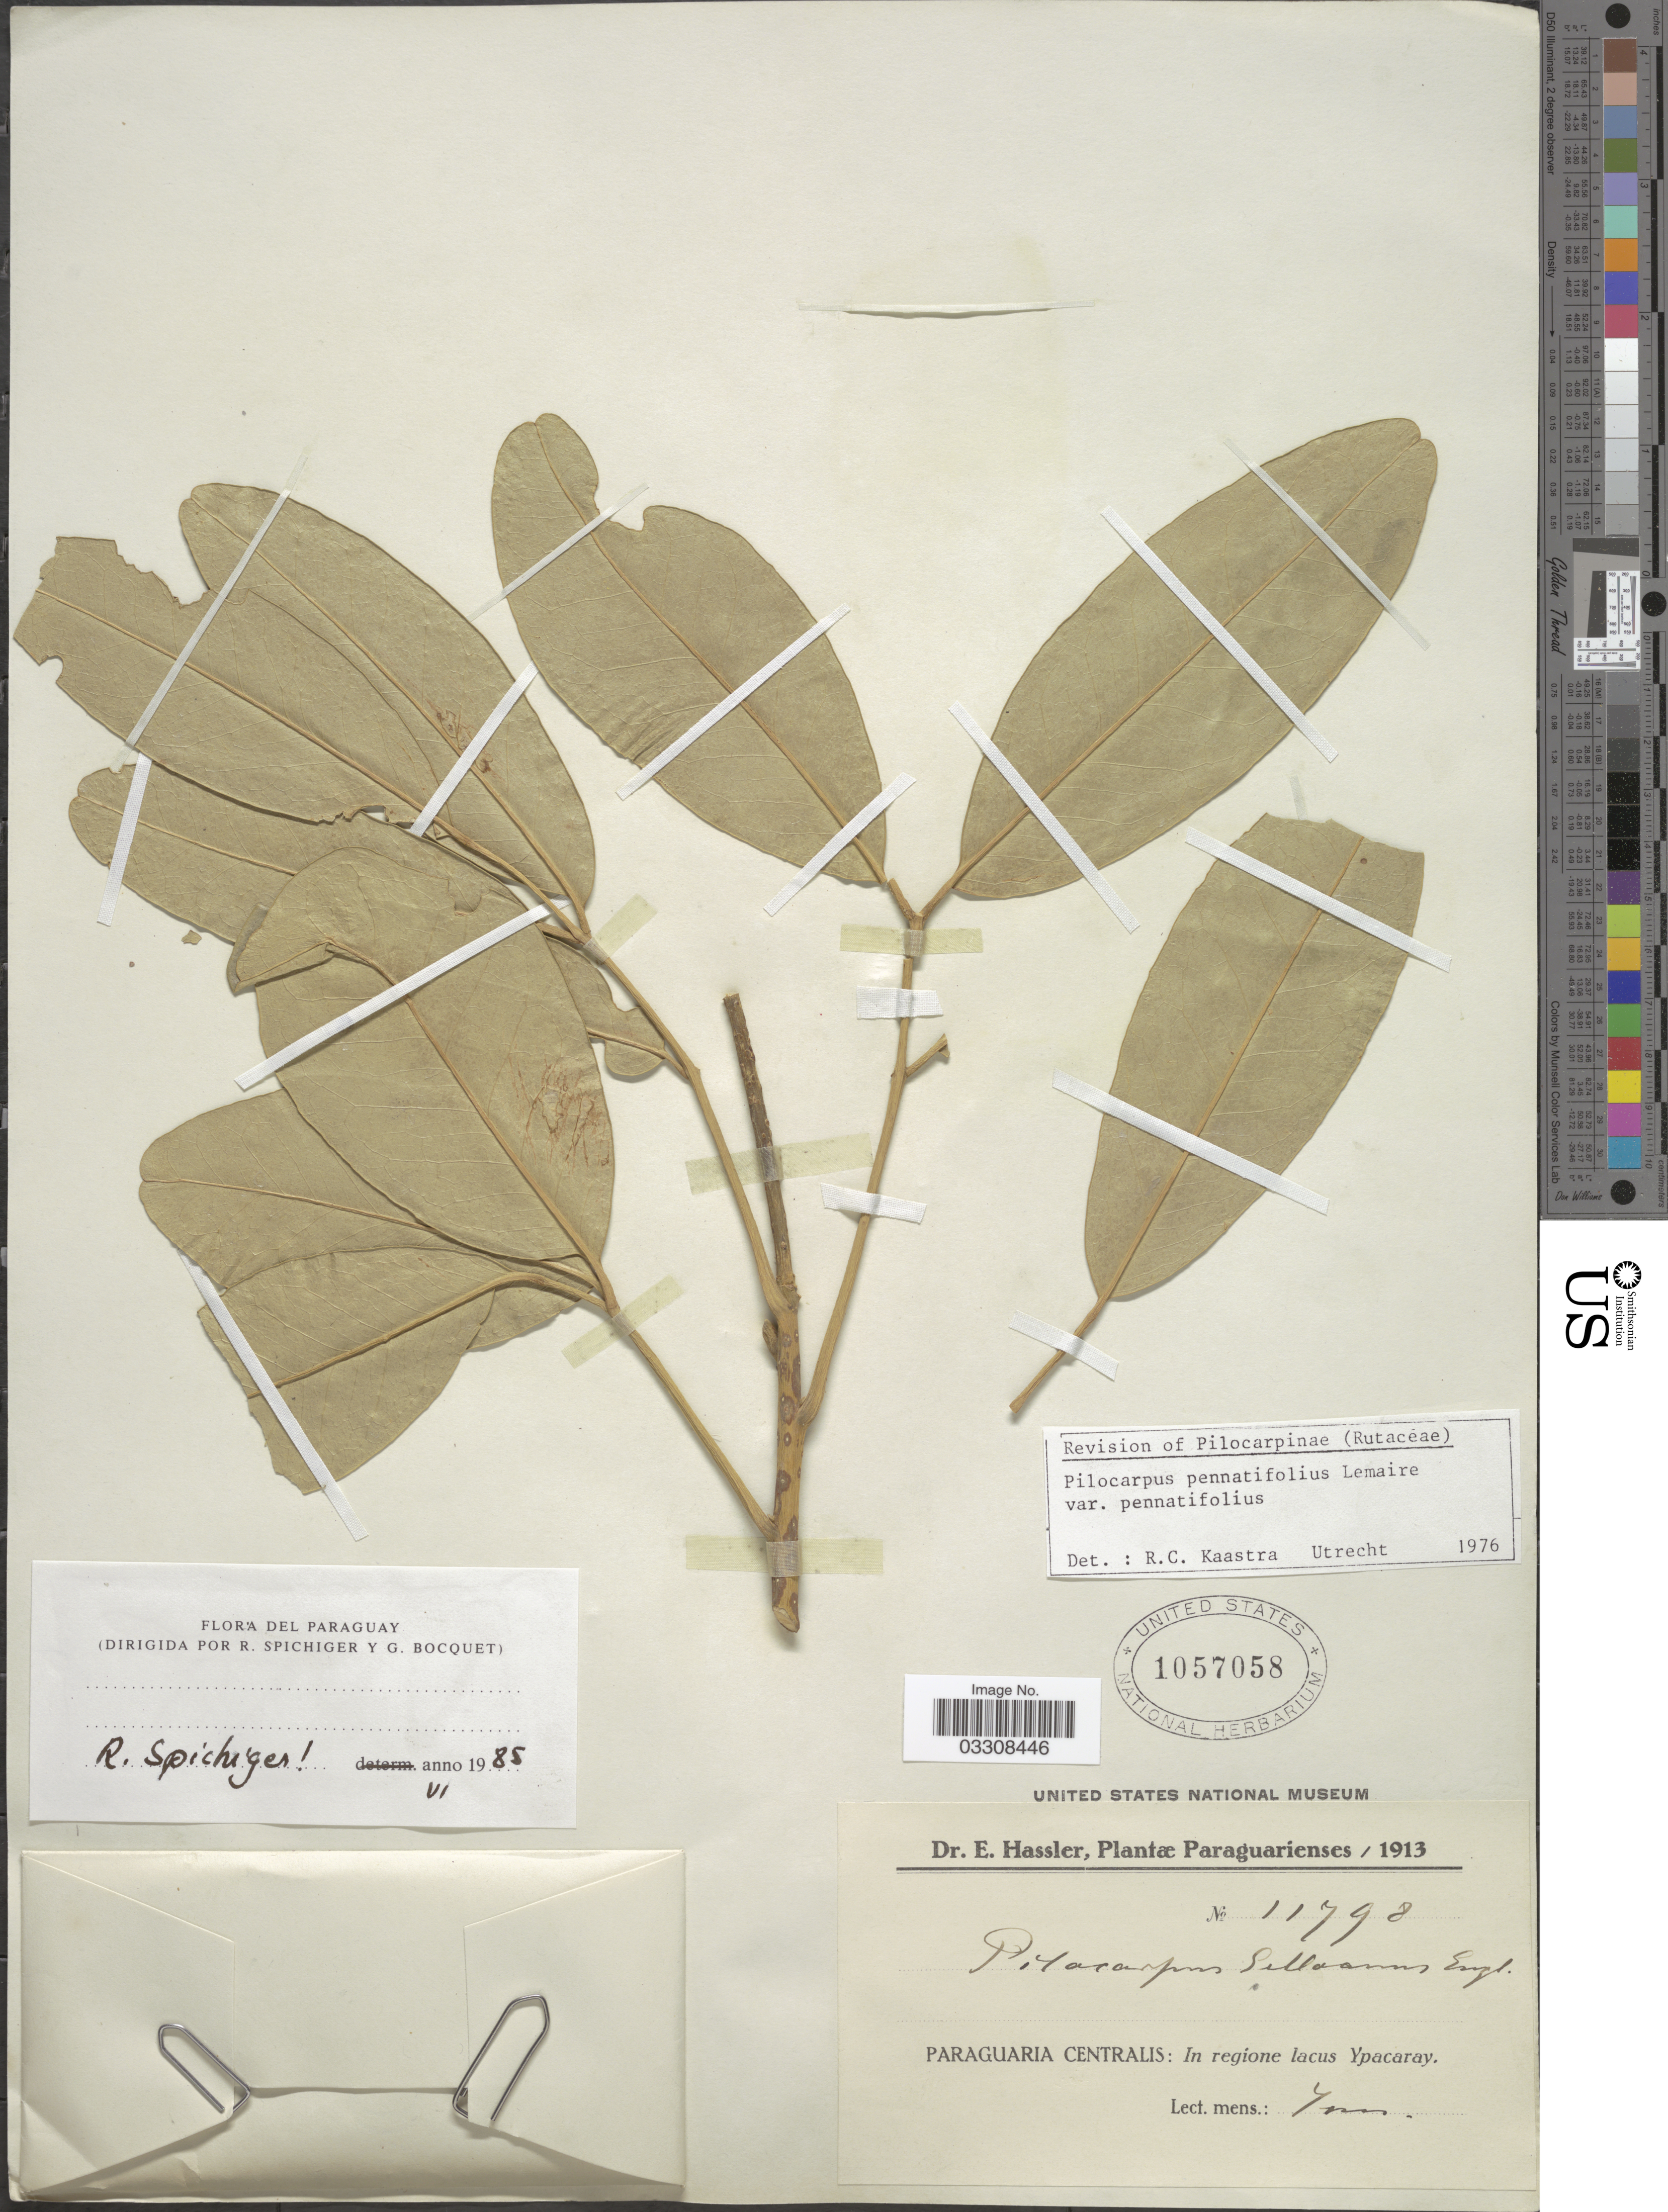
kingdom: Plantae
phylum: Tracheophyta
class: Magnoliopsida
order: Sapindales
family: Rutaceae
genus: Pilocarpus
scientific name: Pilocarpus pennatifolius var. pennatifolius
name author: Lem.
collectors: E. Hassler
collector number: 11798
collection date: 1913-01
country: Paraguay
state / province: Central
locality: Paraguaria Centralis: In regione lacus Ypacaray.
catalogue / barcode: US 1057058